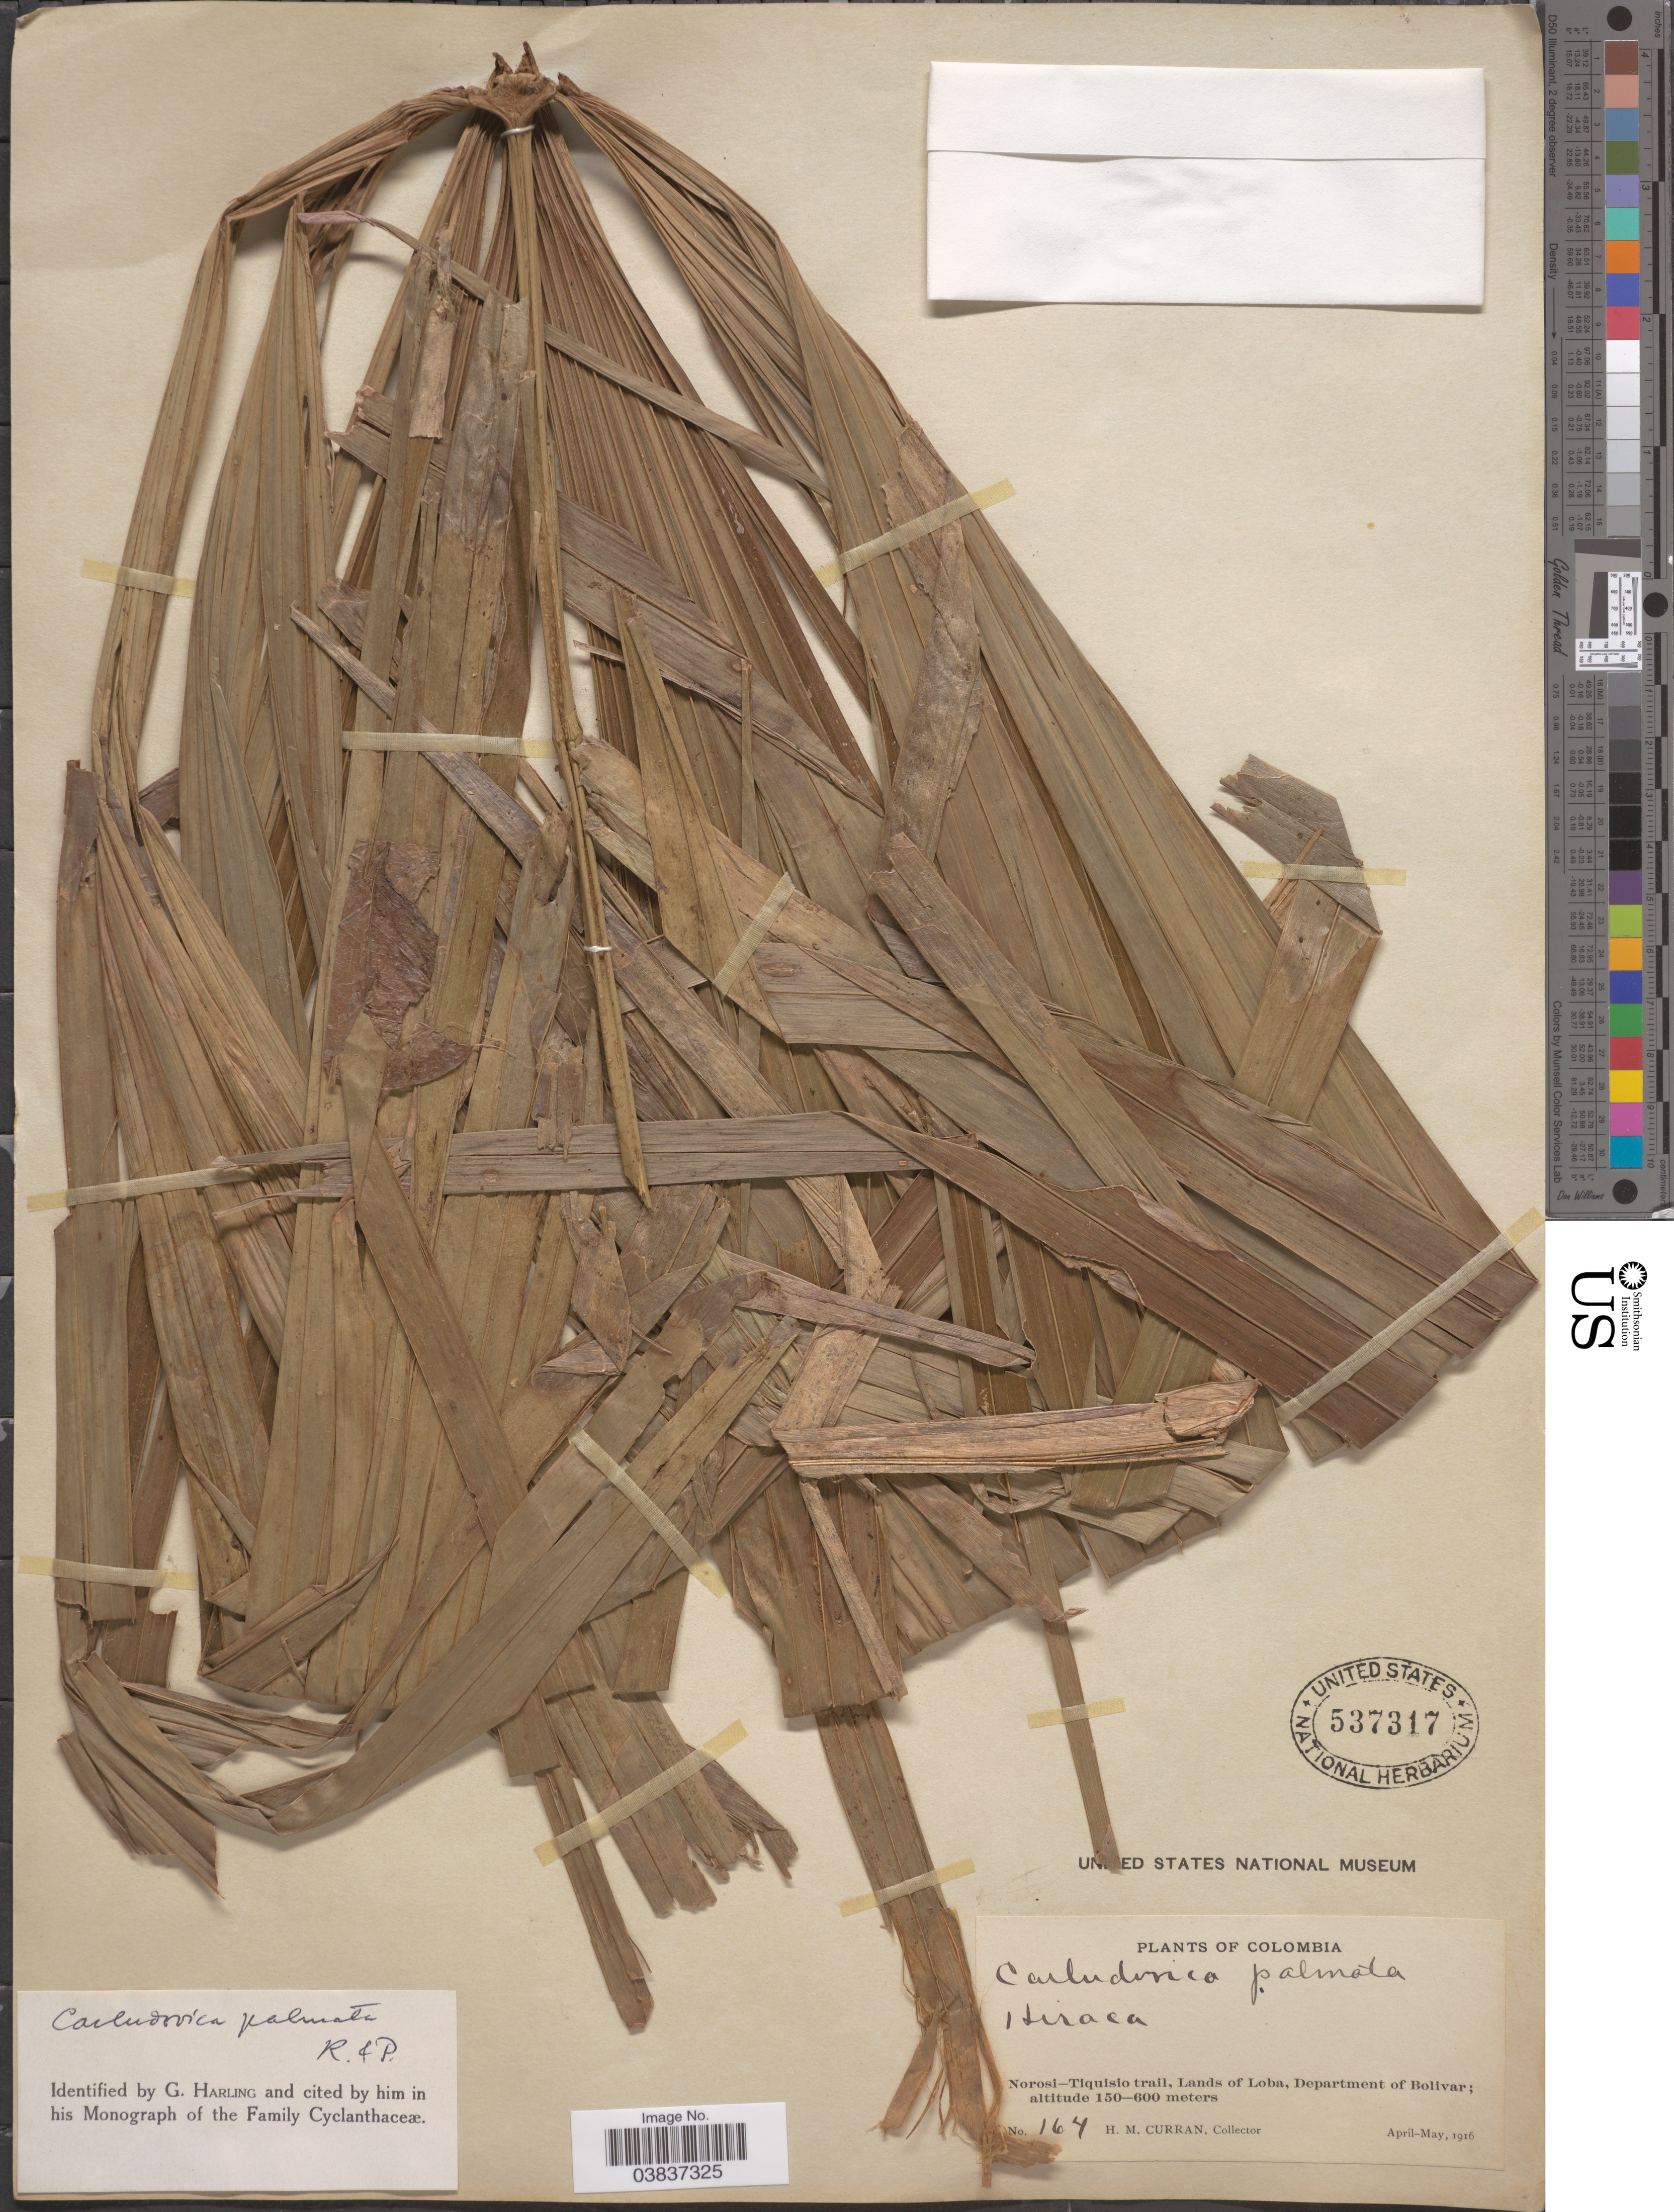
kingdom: Plantae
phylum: Tracheophyta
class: Liliopsida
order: Pandanales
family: Cyclanthaceae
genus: Carludovica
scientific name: Carludovica palmata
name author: Ruiz & Pav.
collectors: H. M. Curran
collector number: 164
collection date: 1916-04/1916-05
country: Colombia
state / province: Bolívar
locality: Norosi-Tiquisio trail, Lands of Loba, Department of Bolivar.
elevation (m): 150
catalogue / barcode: US 537317